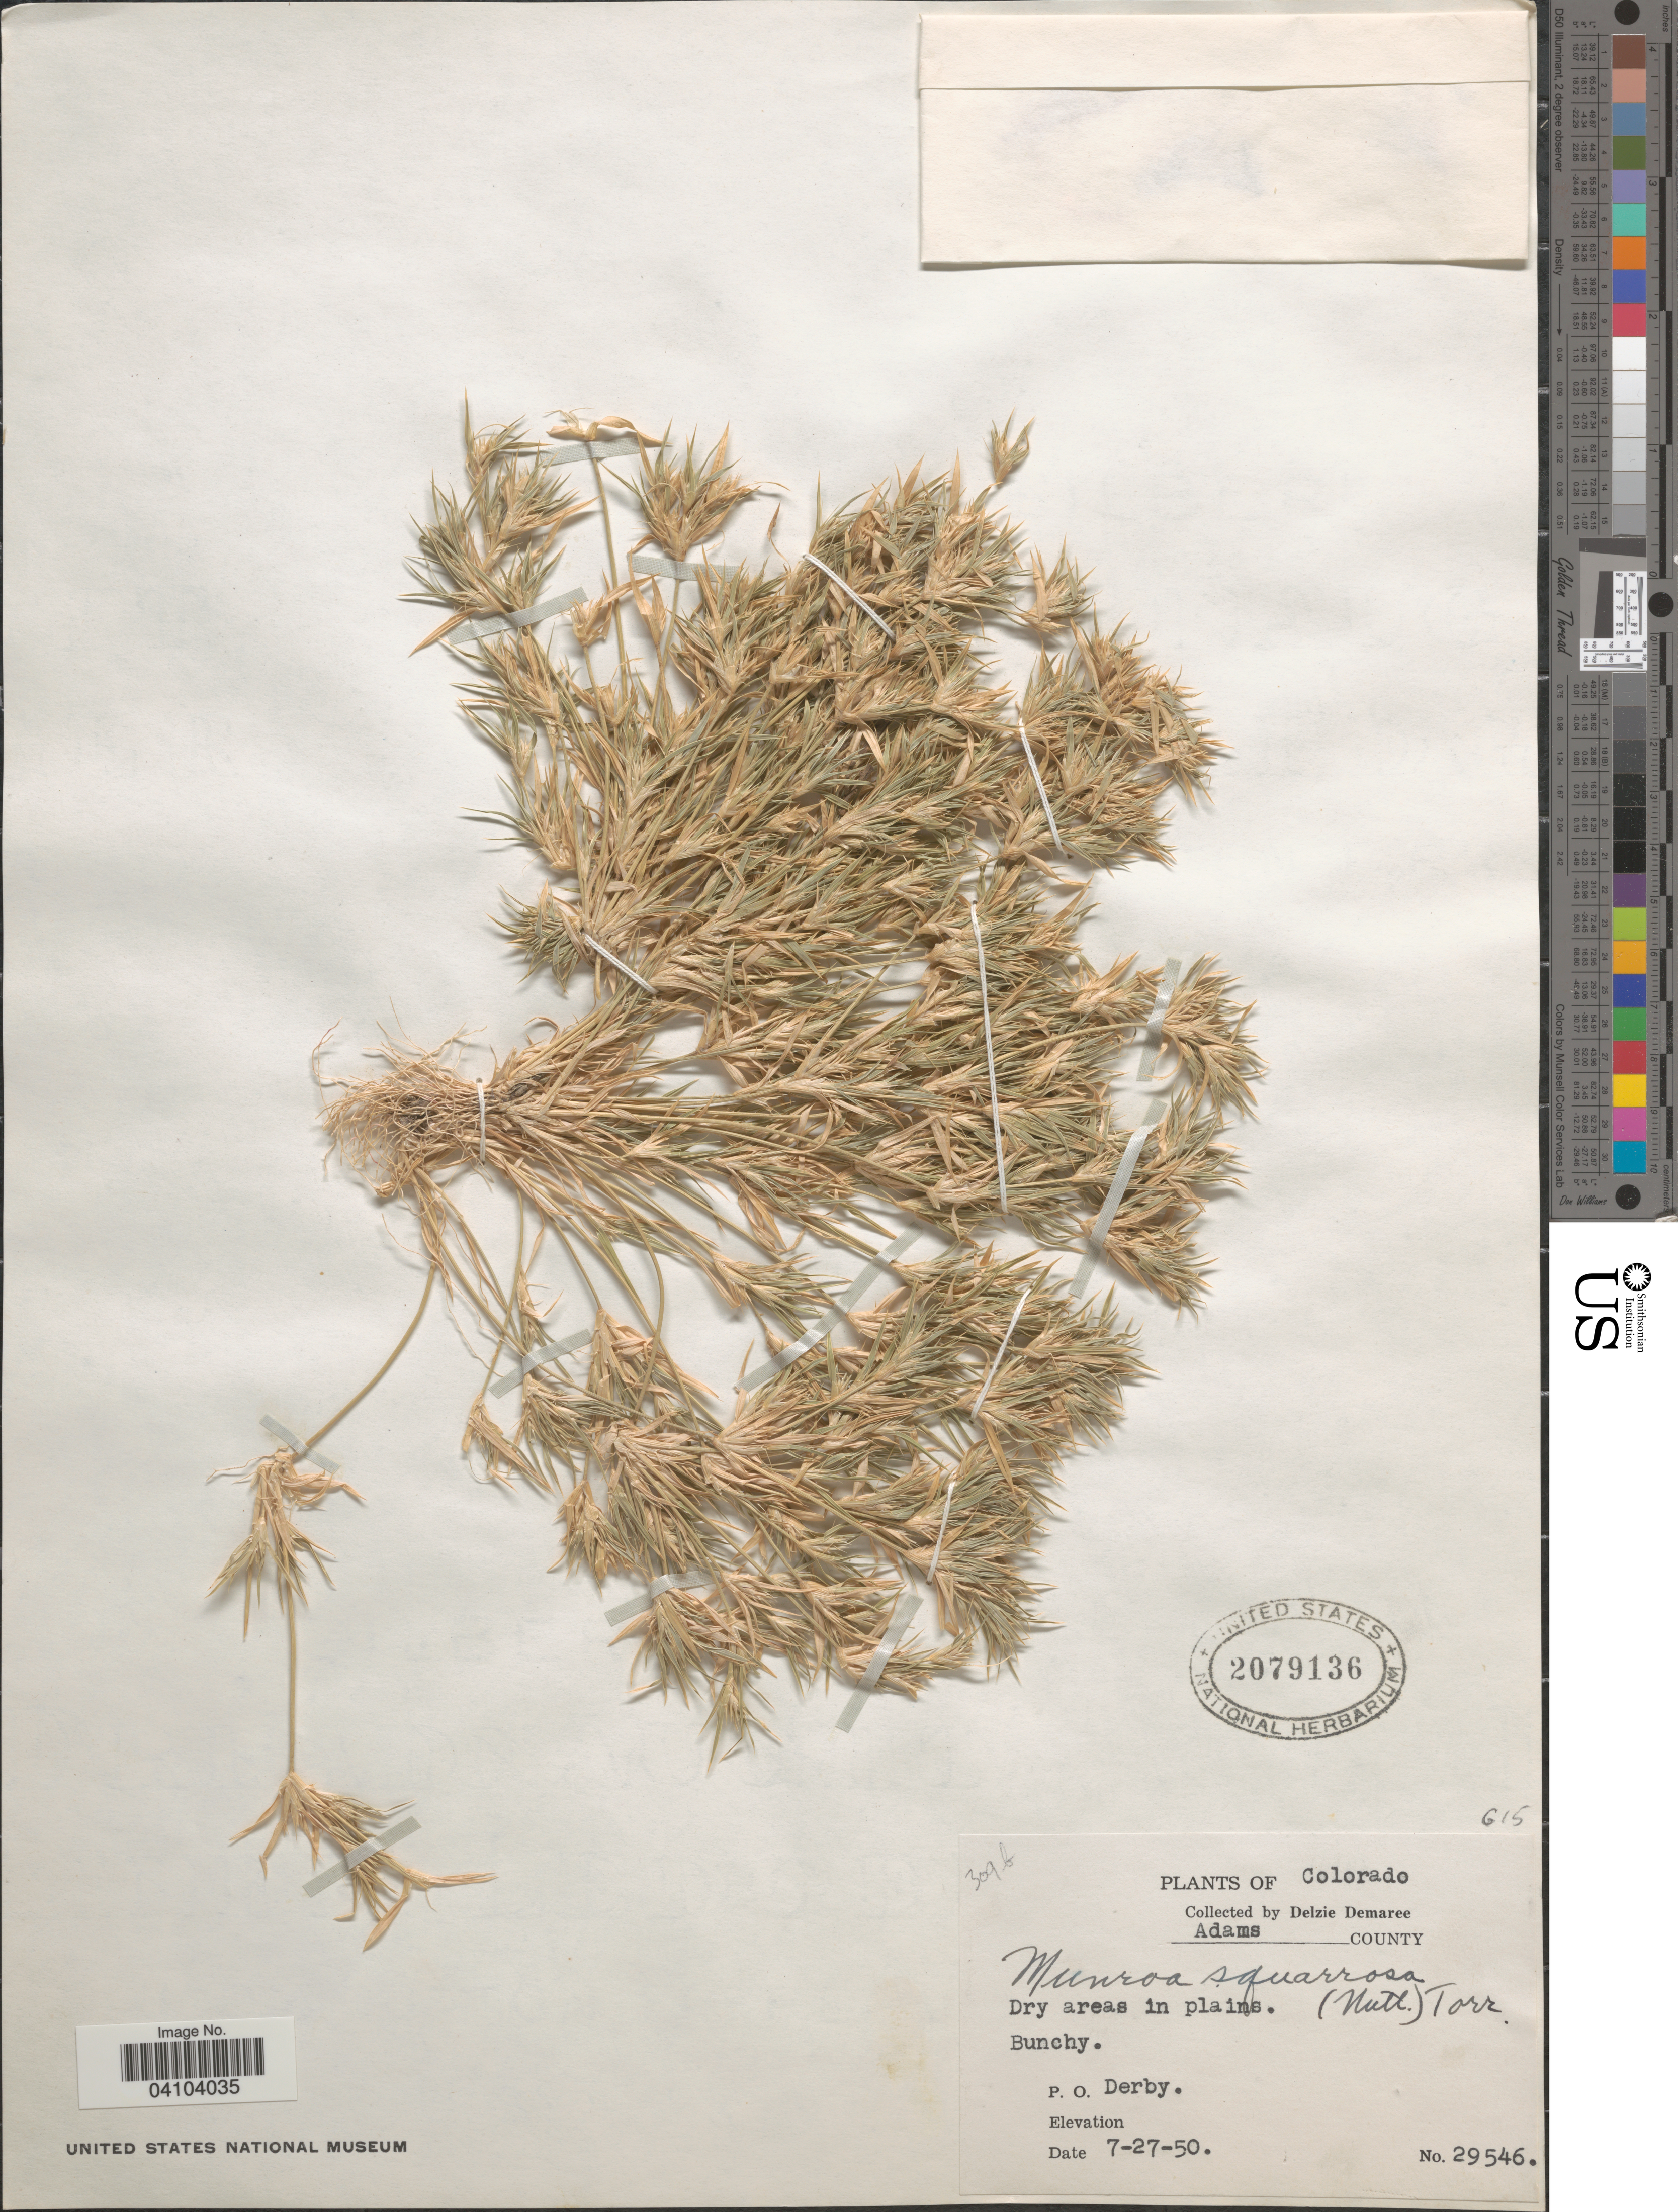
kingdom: Plantae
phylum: Tracheophyta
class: Liliopsida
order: Poales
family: Poaceae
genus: Munroa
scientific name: Munroa squarrosa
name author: (Nutt.) Torr.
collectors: D. Demaree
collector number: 29546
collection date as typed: Transcribed d/m/y: 27/7/50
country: United States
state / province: Colorado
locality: Adams County. P. O. Derby.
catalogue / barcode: US 2079136